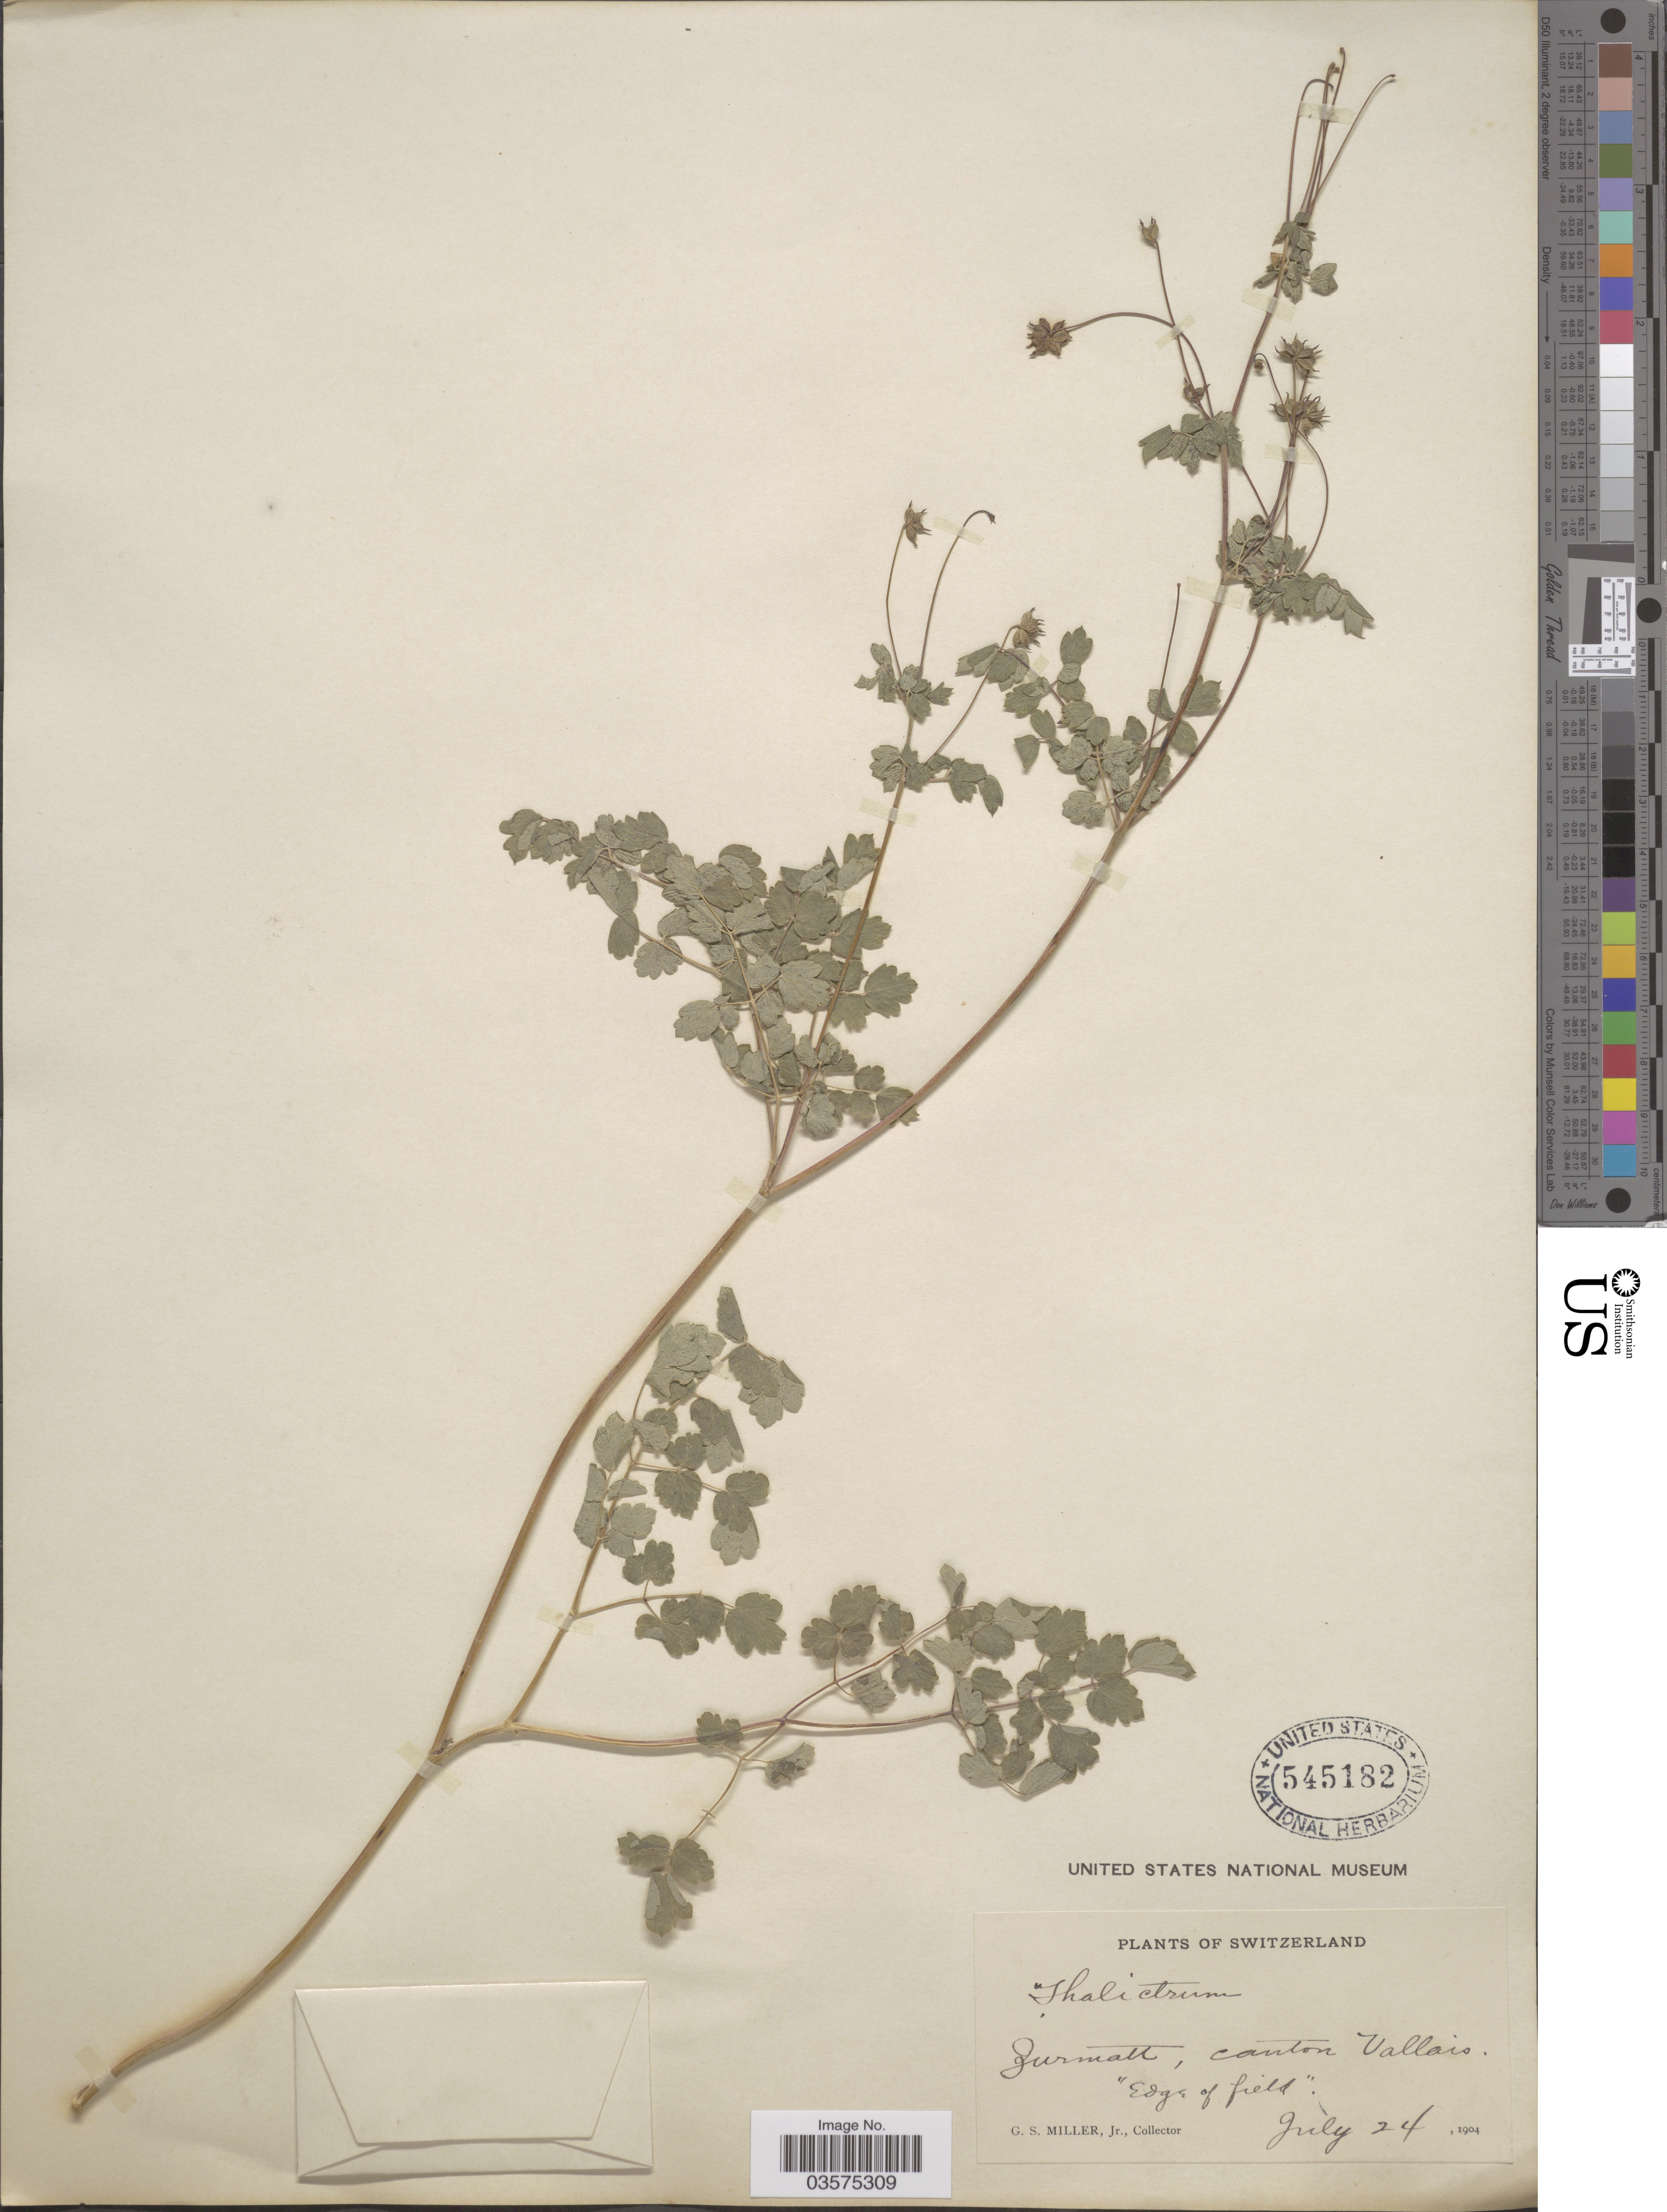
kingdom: Plantae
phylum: Tracheophyta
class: Magnoliopsida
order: Ranunculales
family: Ranunculaceae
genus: Thalictrum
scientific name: Thalictrum sp.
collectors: G. S. Miller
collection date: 1904-07-24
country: Switzerland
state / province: Valais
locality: Zurmatt, canton Vallais. 'Edge of field'.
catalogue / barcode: US 545182